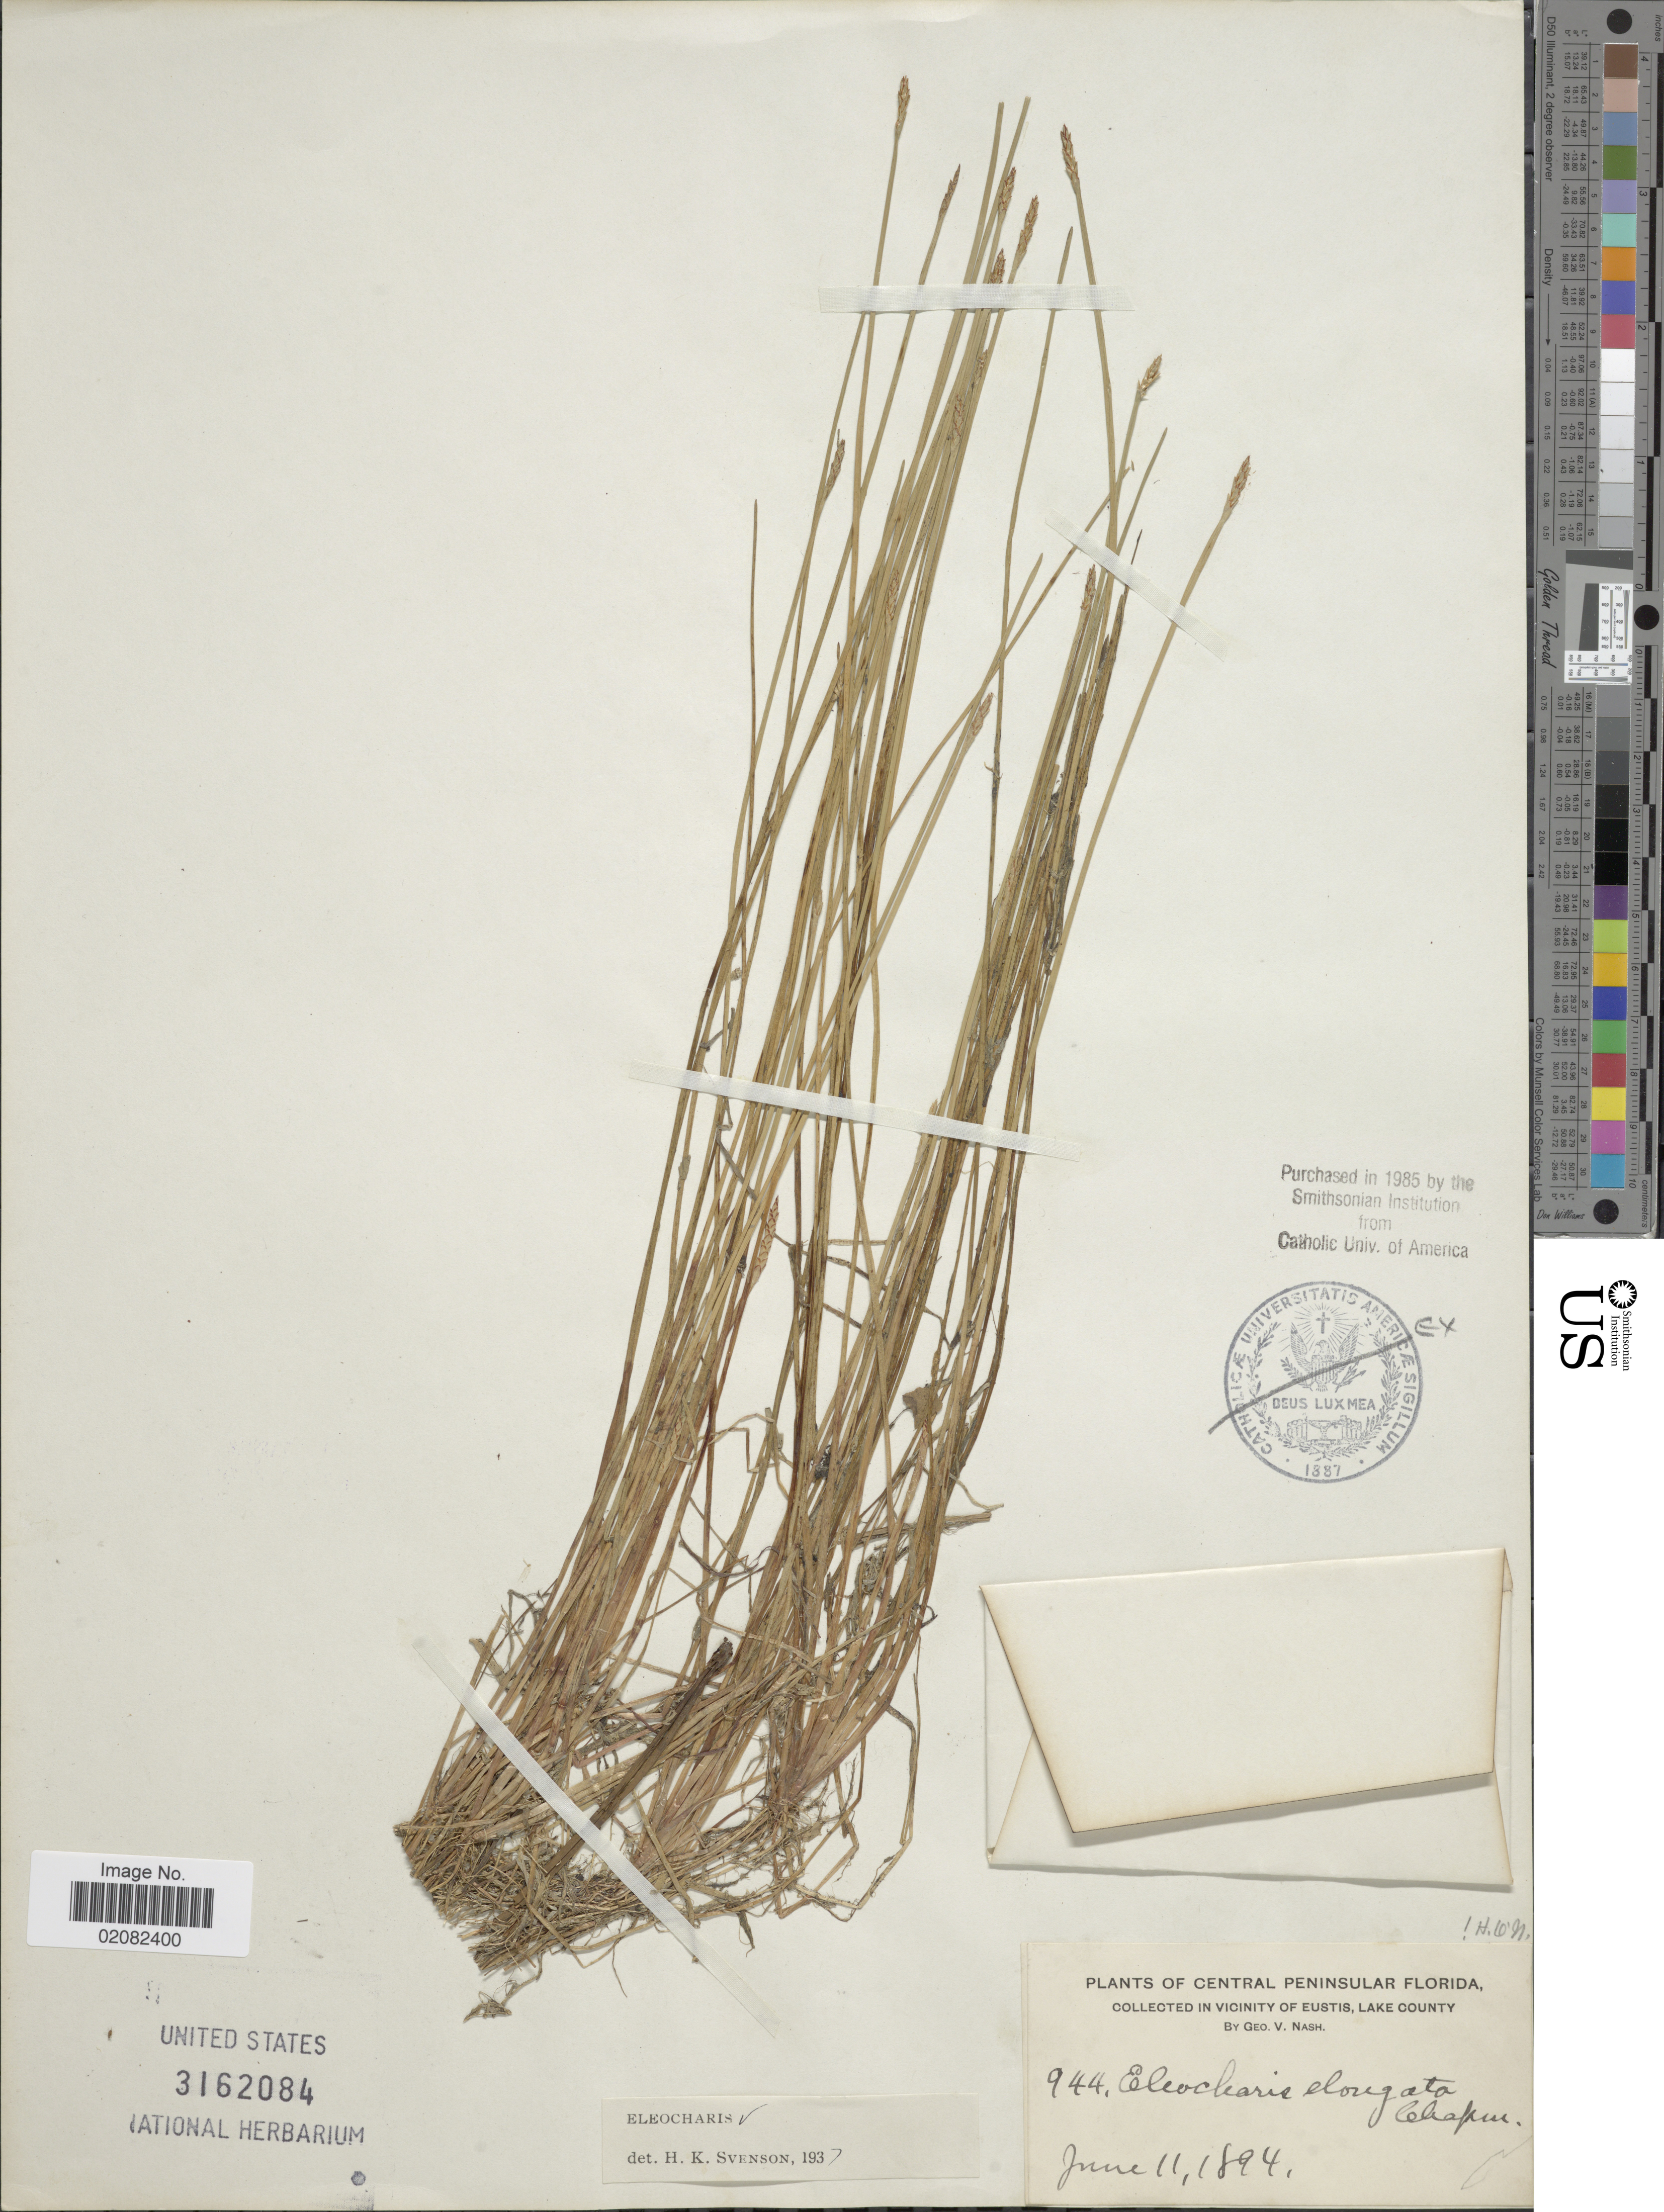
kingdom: Plantae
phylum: Tracheophyta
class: Liliopsida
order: Poales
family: Cyperaceae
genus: Eleocharis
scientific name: Eleocharis elongata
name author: Chapm.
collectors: G. V. Nash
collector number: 944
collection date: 1894-06-11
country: United States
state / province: Florida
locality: Central Peninsular Florida, Vicinity of Eustis, Lake County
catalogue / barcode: US 3162084